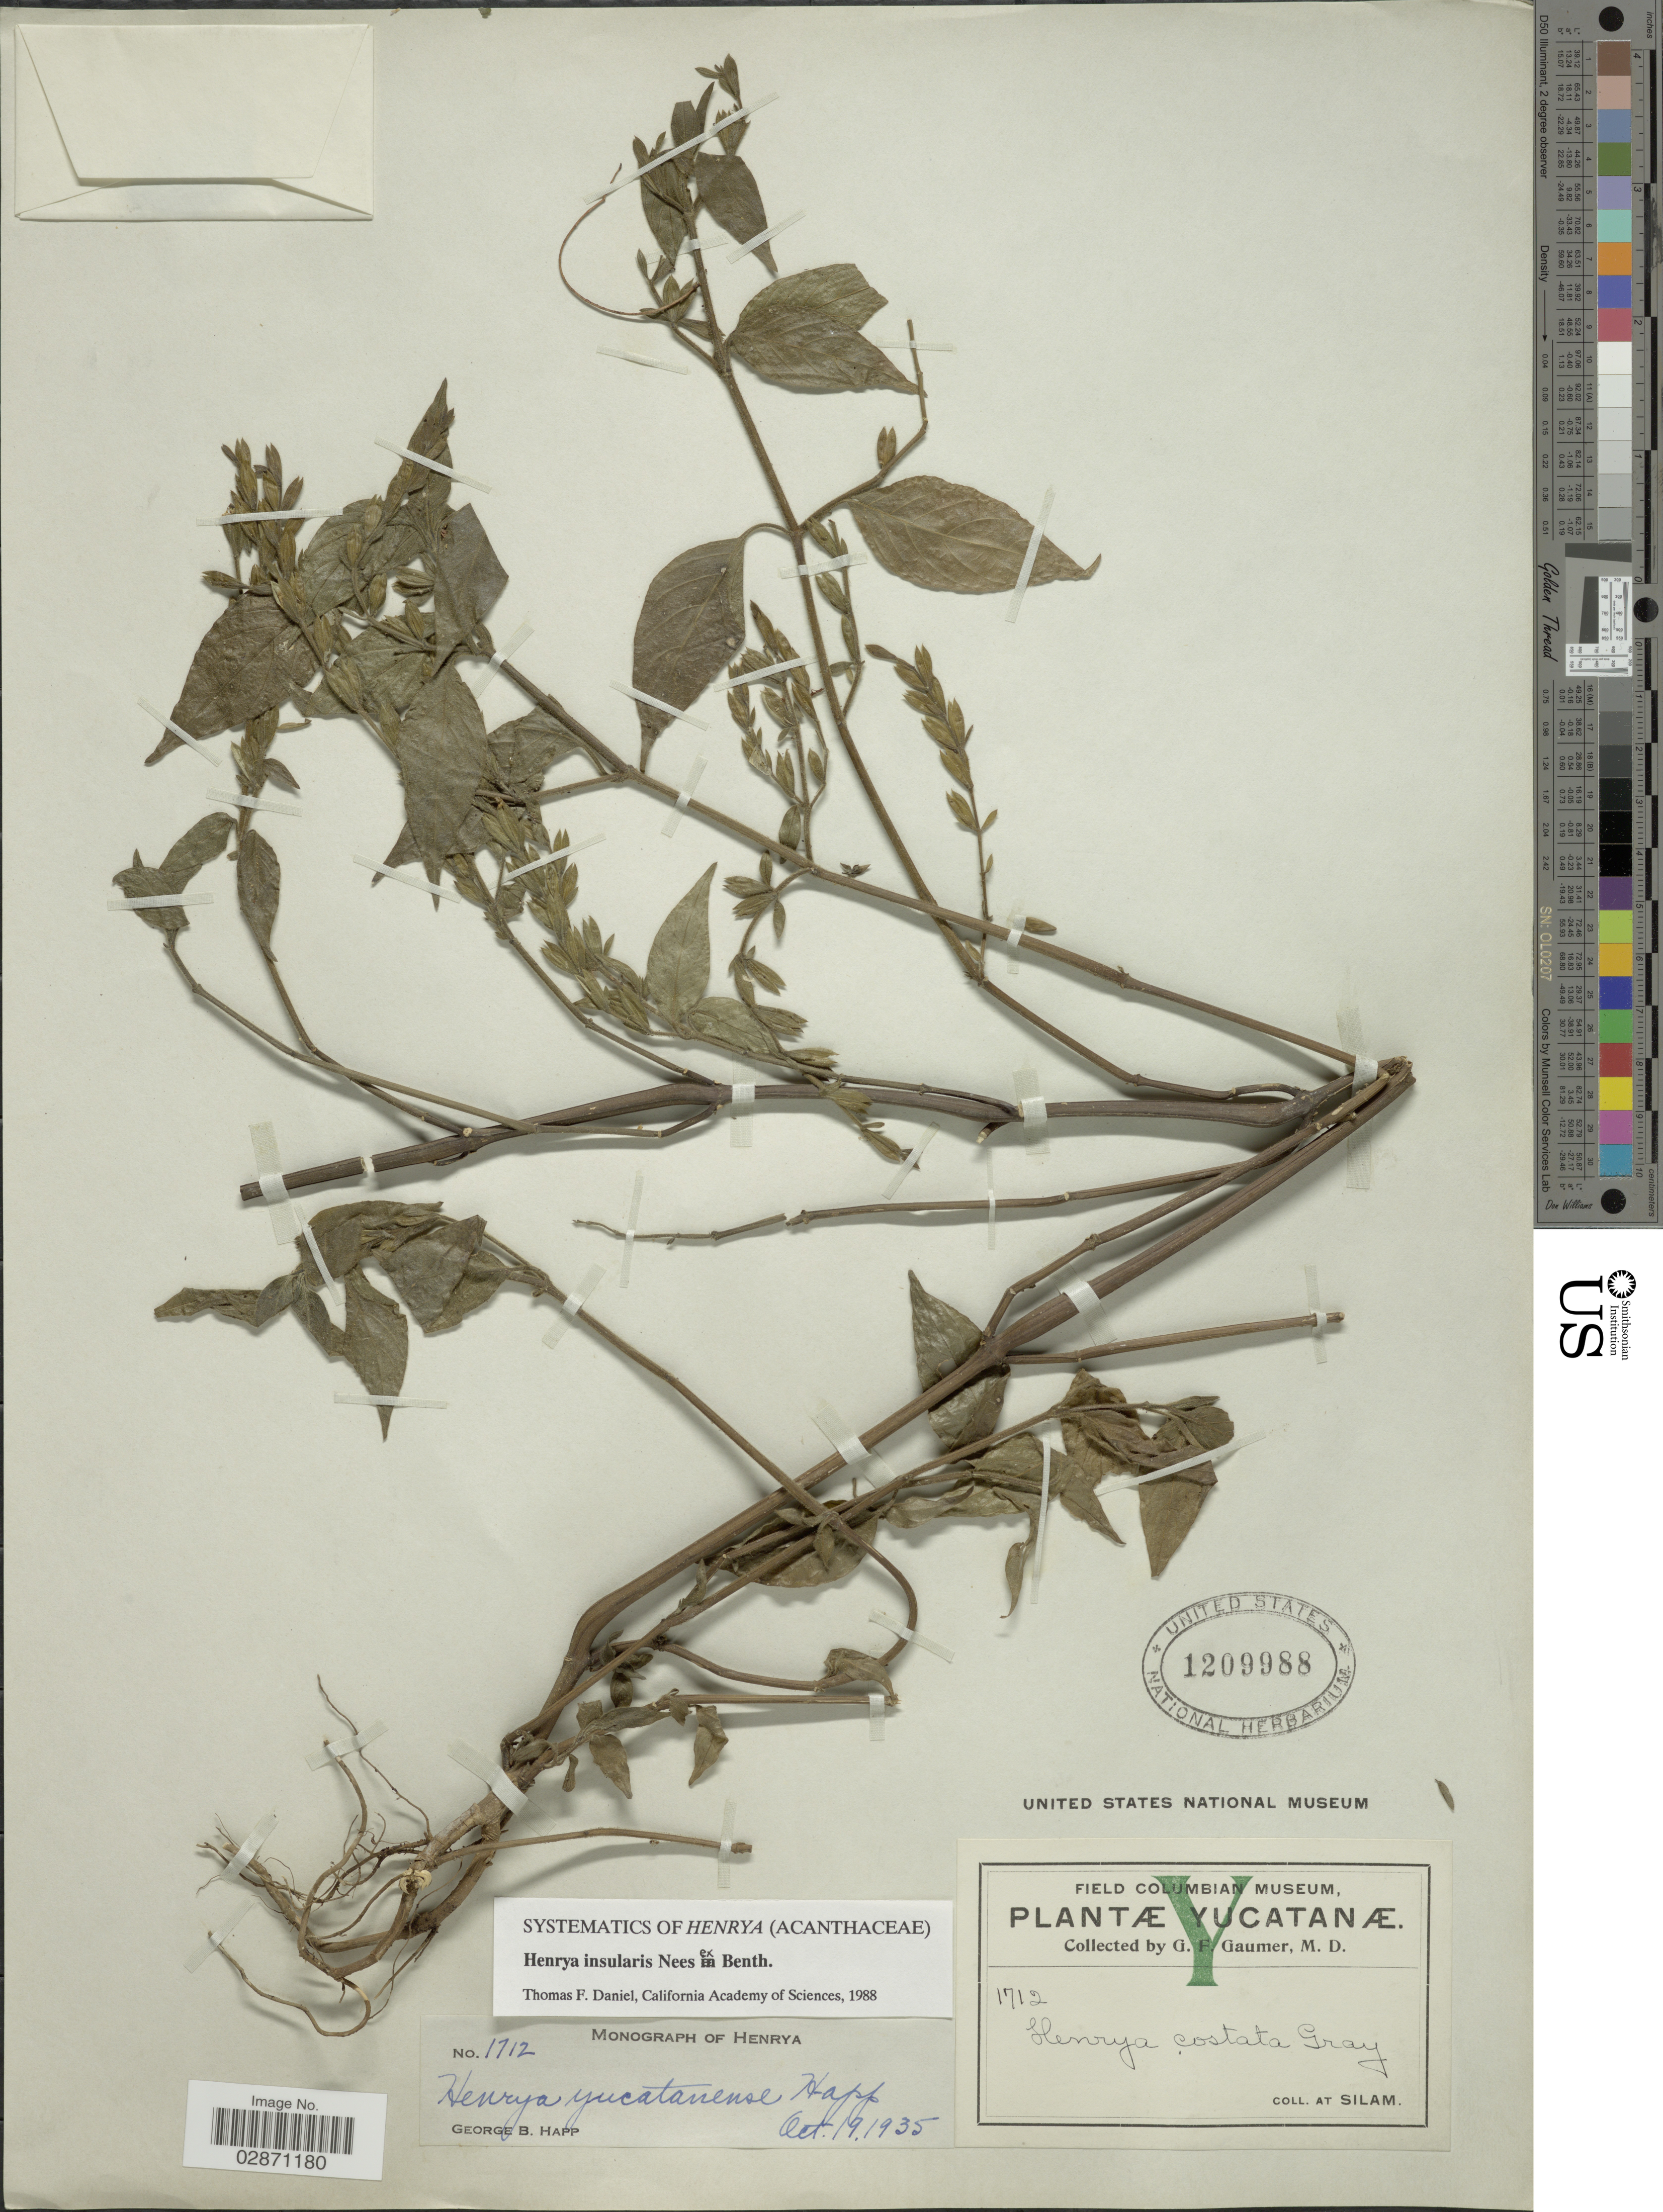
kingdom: Plantae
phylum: Tracheophyta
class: Magnoliopsida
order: Lamiales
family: Acanthaceae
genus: Henrya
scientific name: Henrya insularis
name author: Nees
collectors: G. F. Gaumer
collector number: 1712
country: Mexico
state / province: Yucatán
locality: Yucatanæ. At Silam.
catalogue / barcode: US 1209988